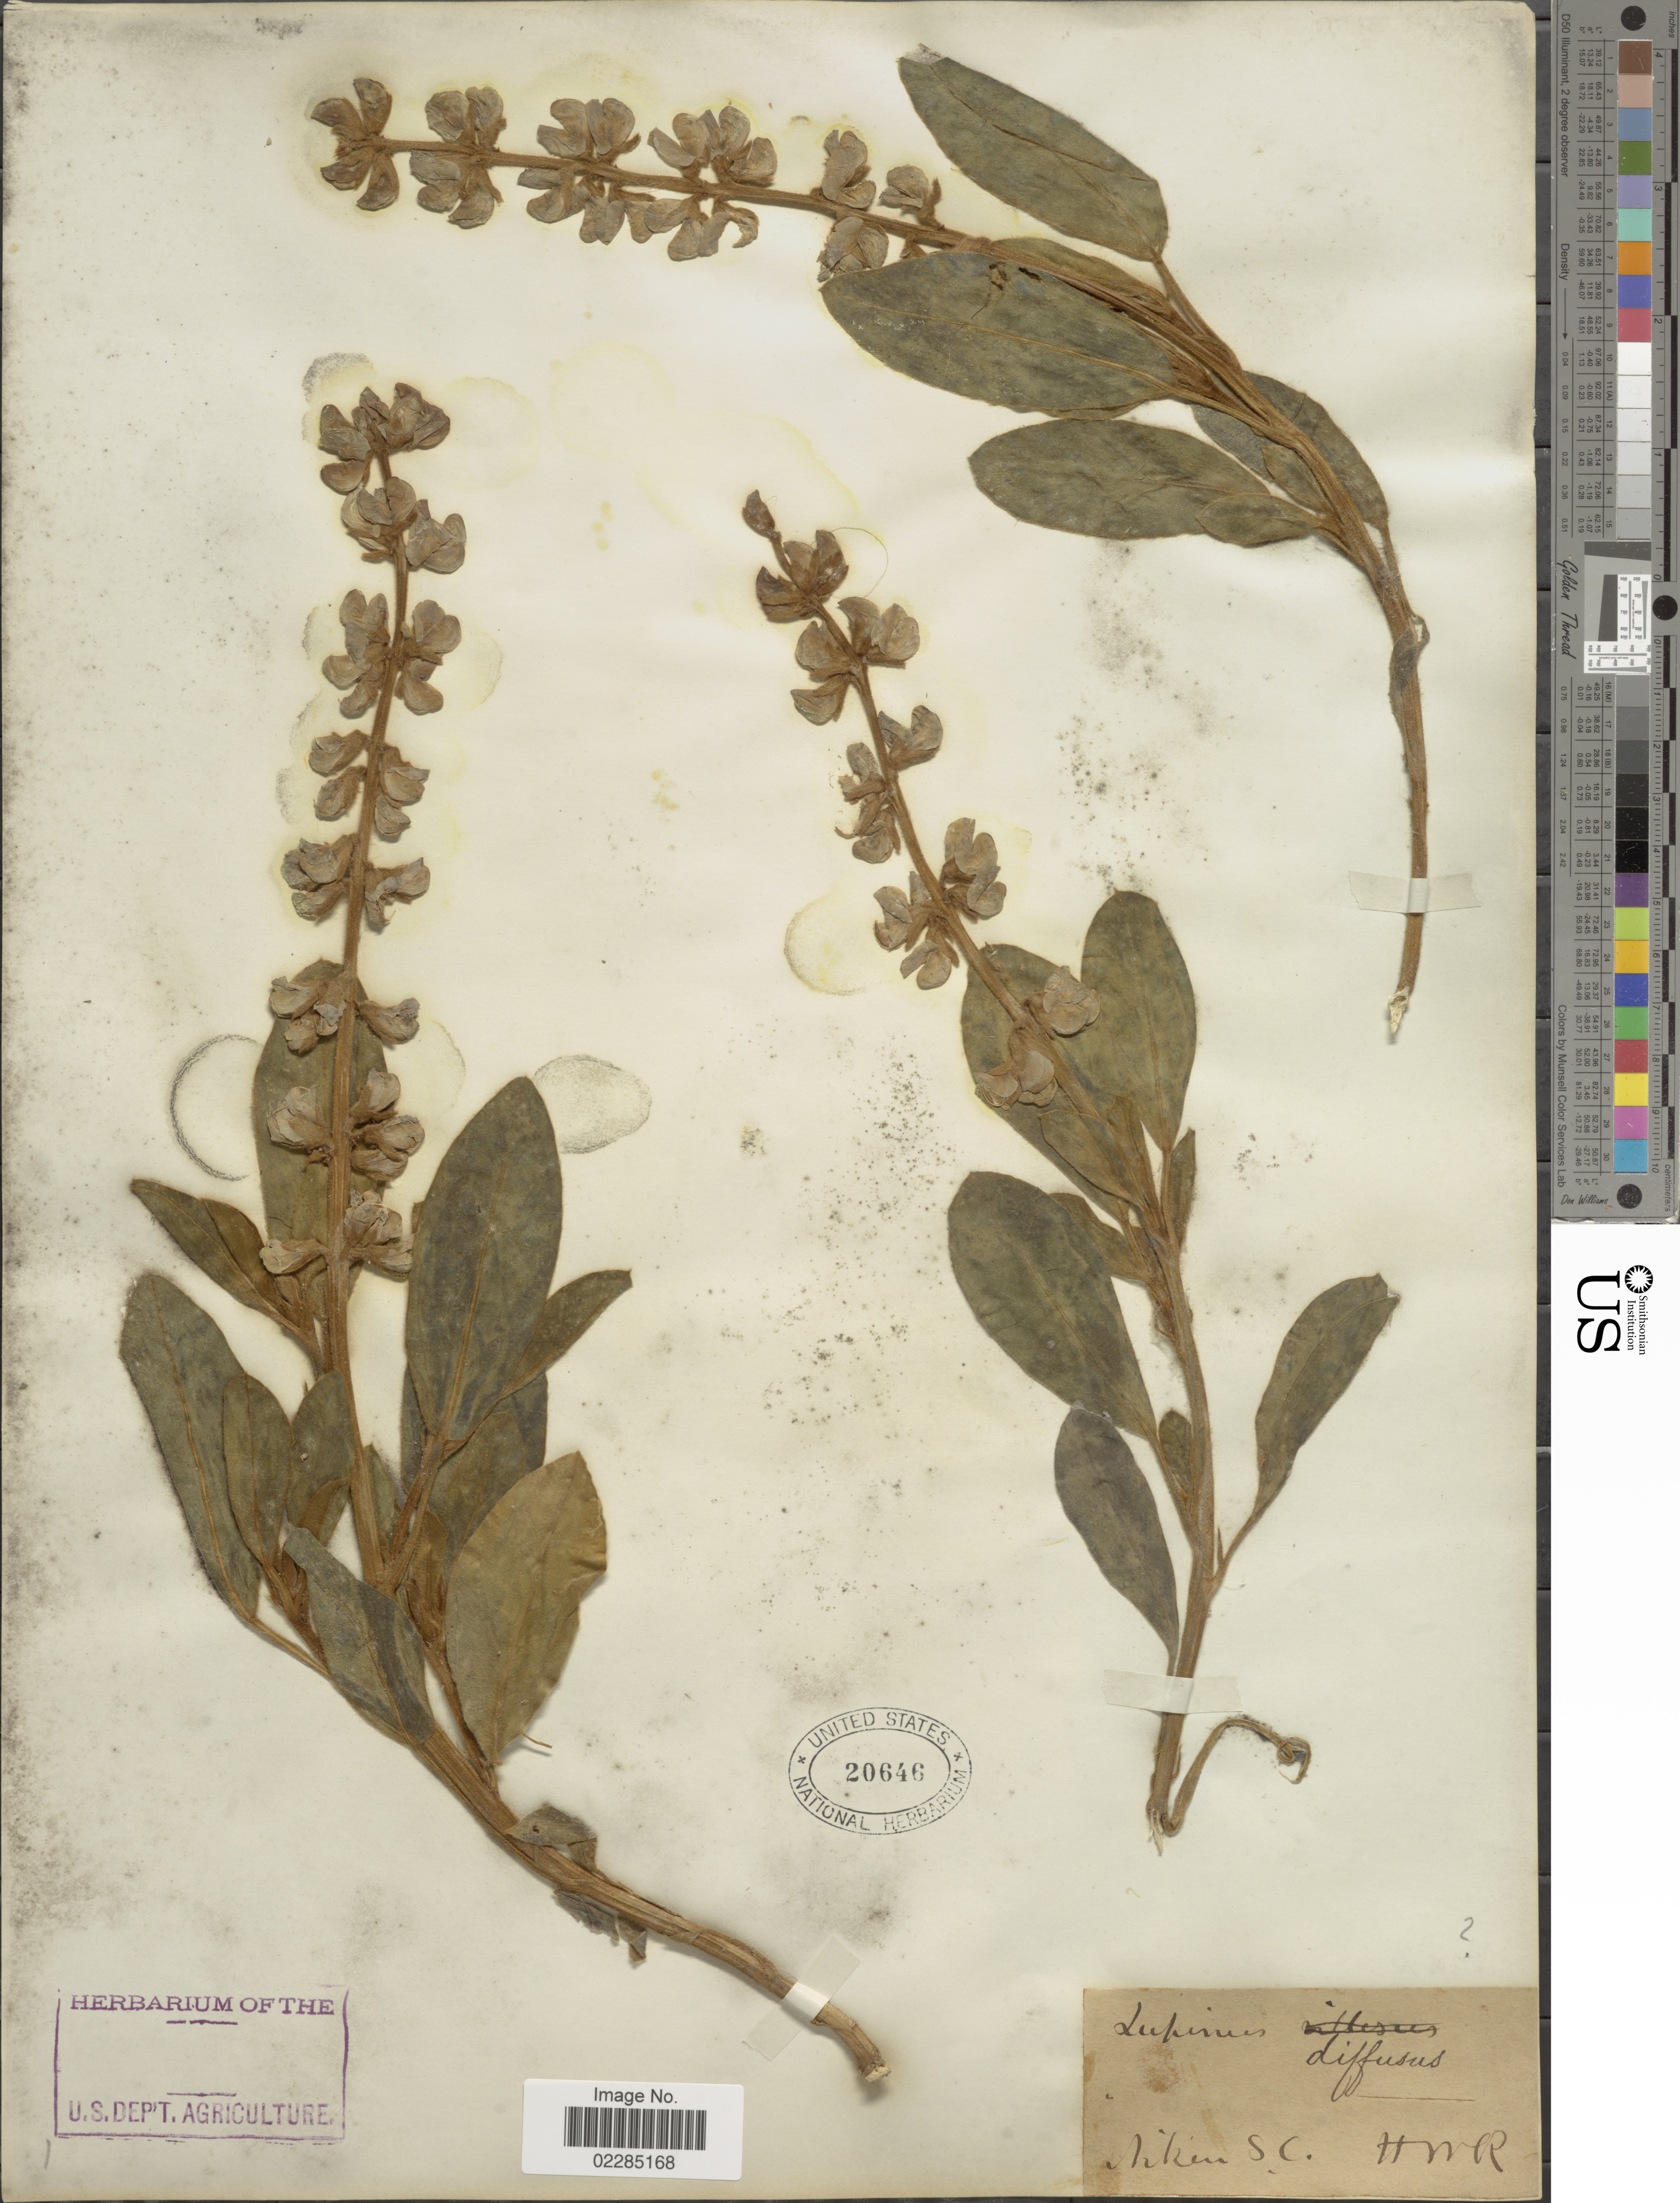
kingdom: Plantae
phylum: Tracheophyta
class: Magnoliopsida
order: Fabales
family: Fabaceae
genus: Lupinus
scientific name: Lupinus diffusus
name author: Nutt.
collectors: H. W. R.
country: United States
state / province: South Carolina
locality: Aiken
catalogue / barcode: US 20646